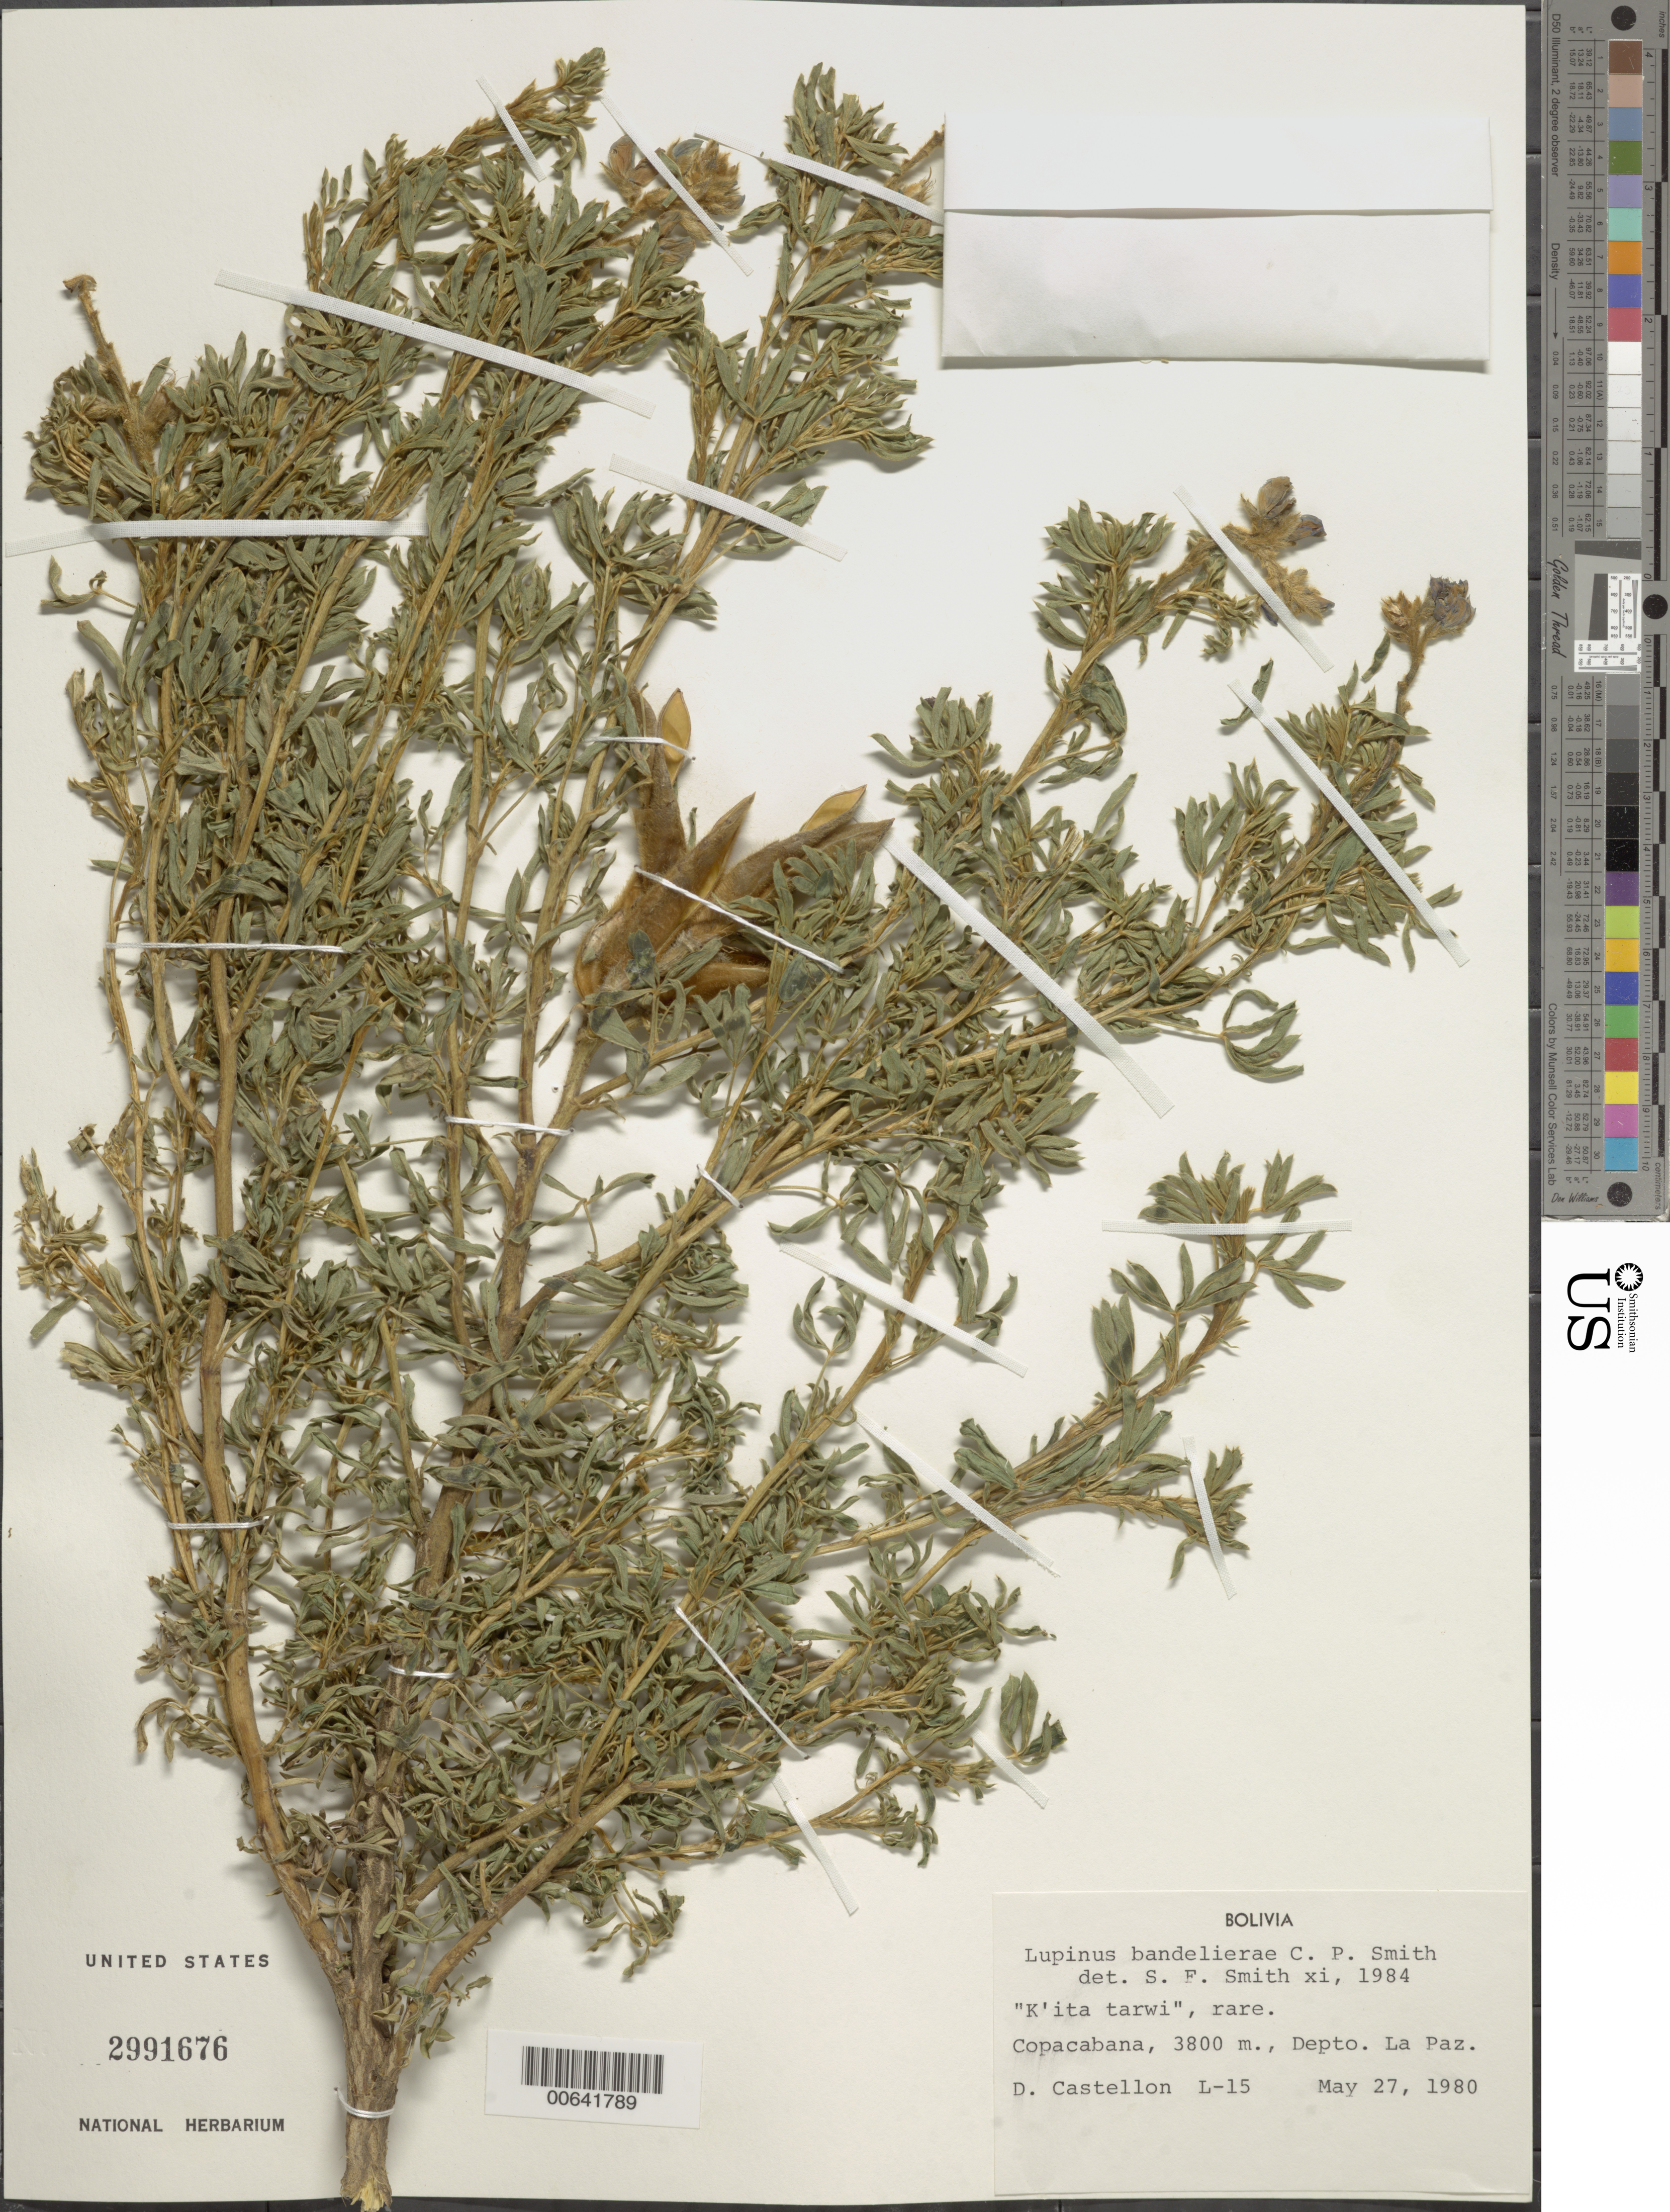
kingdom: Plantae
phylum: Tracheophyta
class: Magnoliopsida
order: Fabales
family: Fabaceae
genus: Lupinus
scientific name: Lupinus bandelierae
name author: C.P. Sm.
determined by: Smith, Stephen F., (US), NMNH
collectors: D. Castellon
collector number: L-15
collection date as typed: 27 May 1980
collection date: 1980-05-27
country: Bolivia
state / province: La Paz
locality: Copacabana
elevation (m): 3800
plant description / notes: Common name: K'ita tarwi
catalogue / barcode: US 2991676